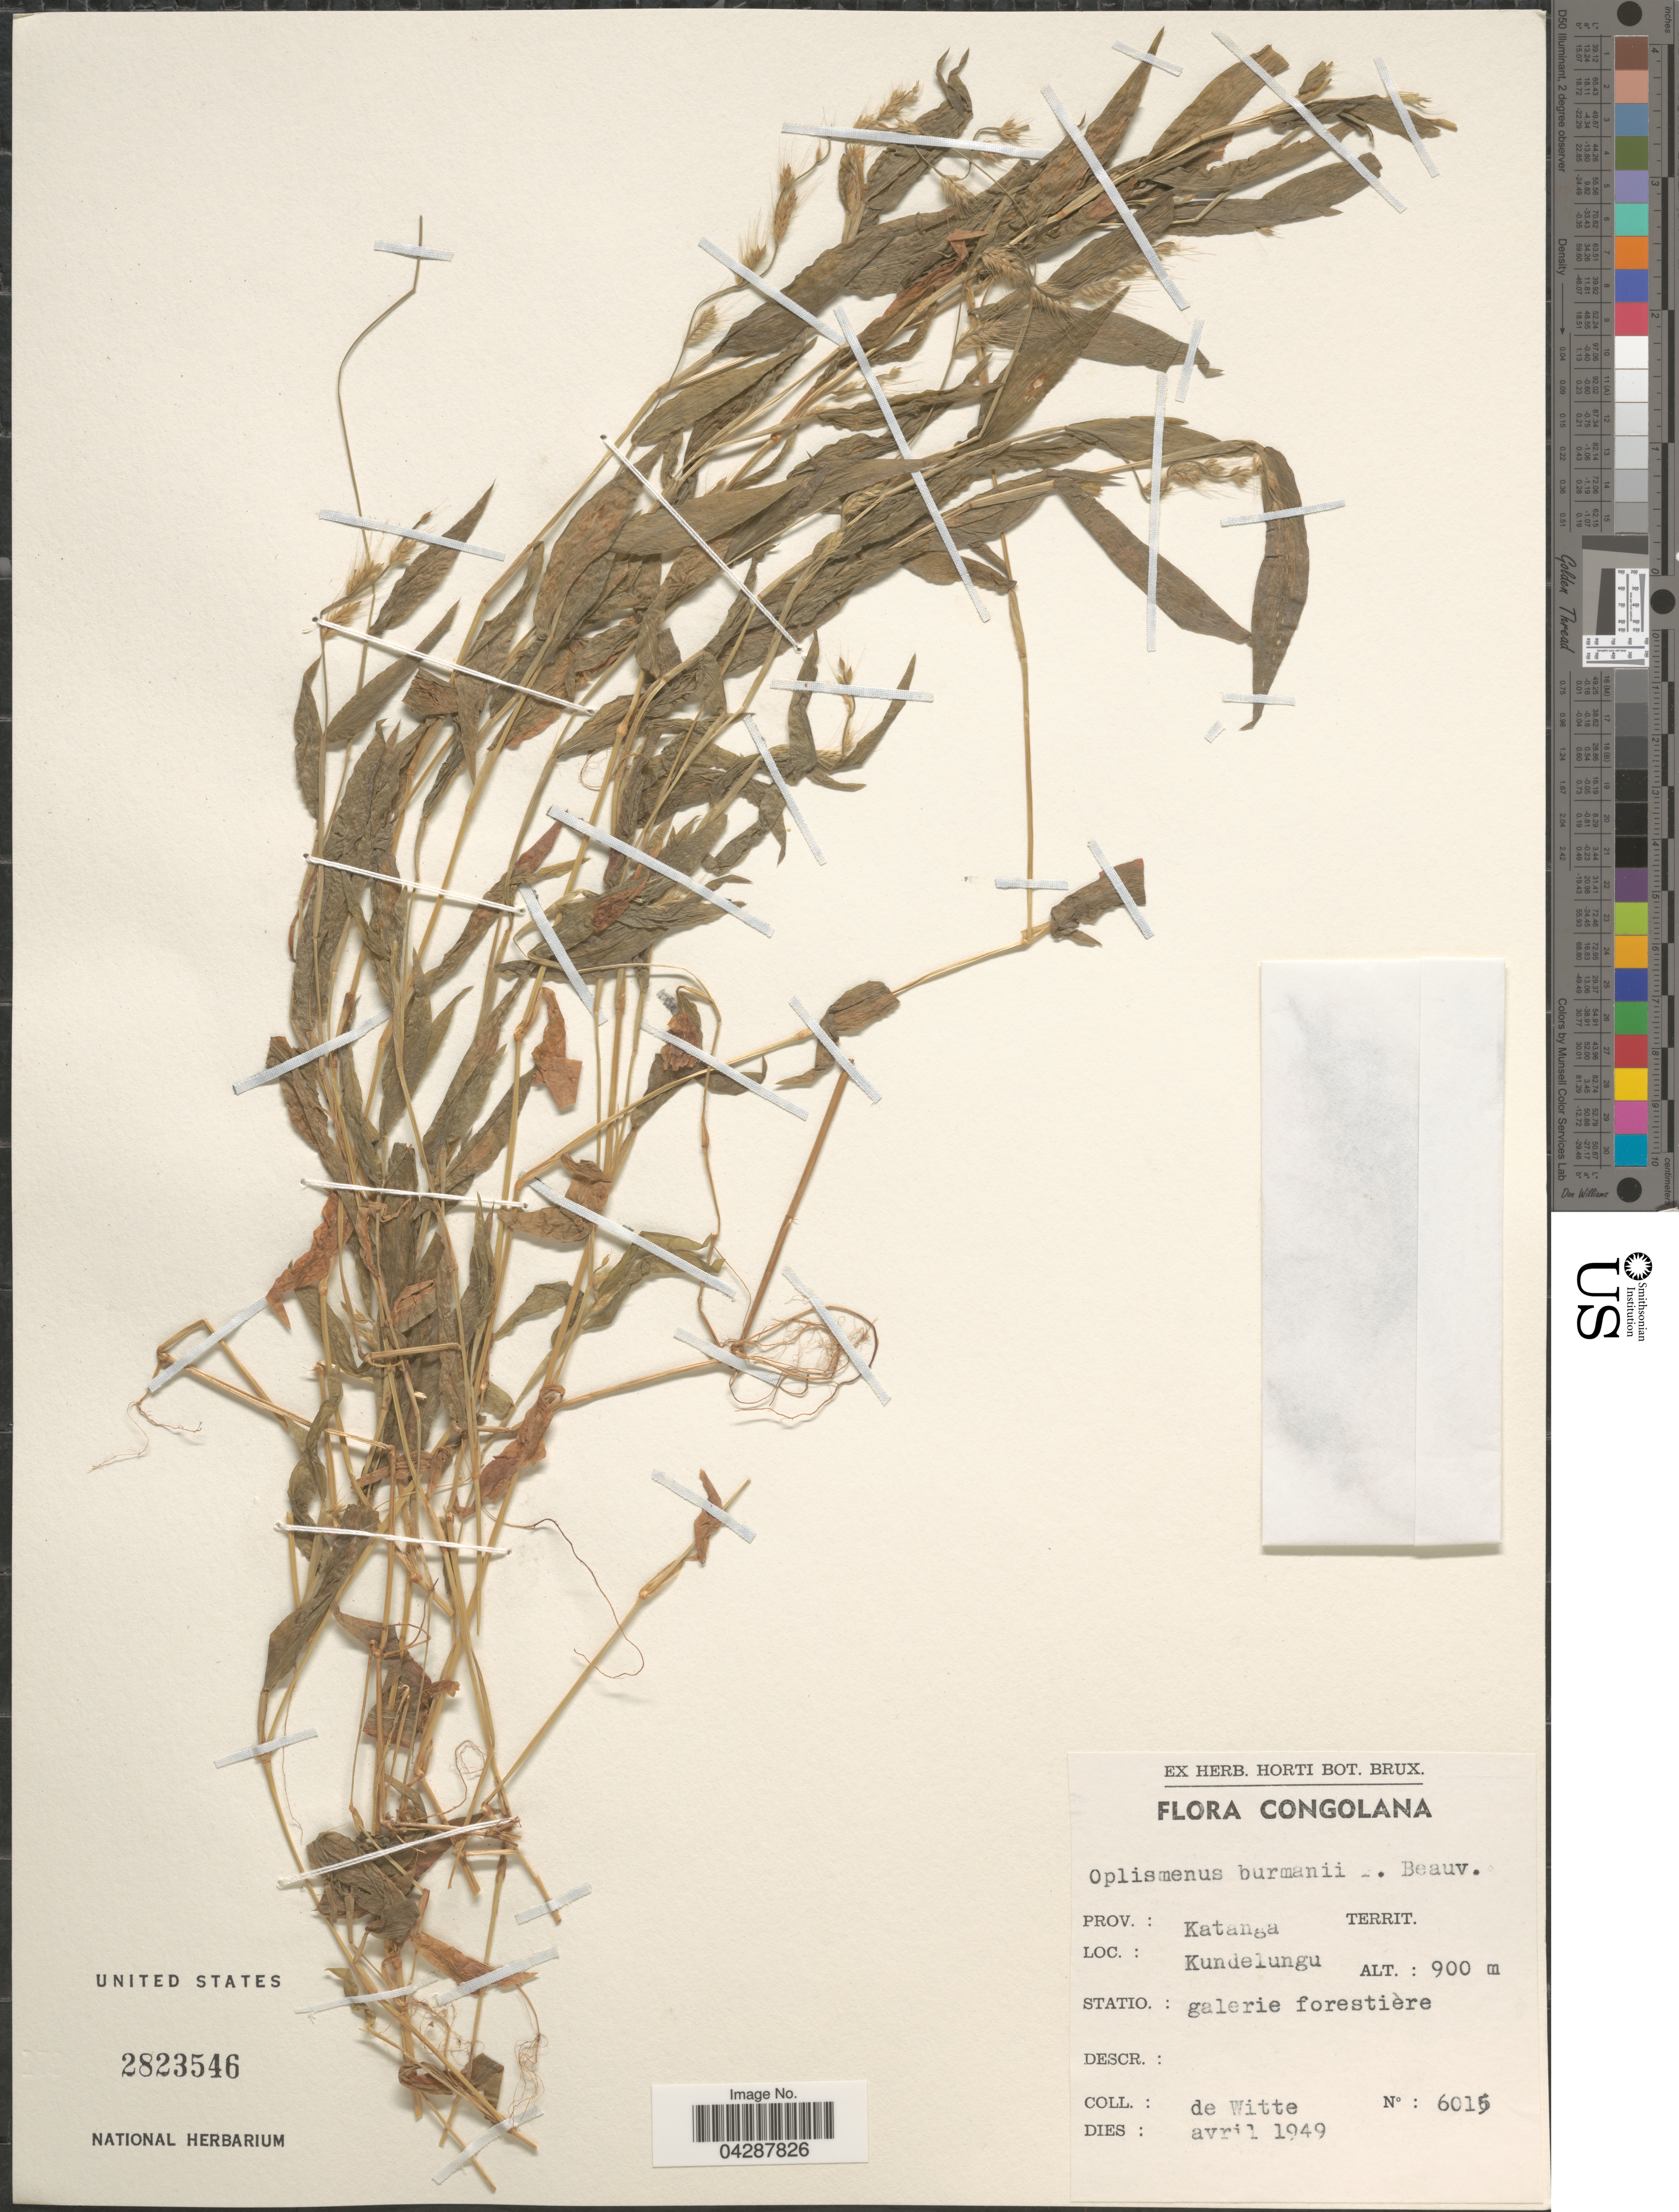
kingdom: Plantae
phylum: Tracheophyta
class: Liliopsida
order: Poales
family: Poaceae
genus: Oplismenus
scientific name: Oplismenus burmannii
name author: (Retz.) P. Beauv.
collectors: -. de Witte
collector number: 6015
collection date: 1949-04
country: Congo, Democratic Republic of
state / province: Haut-Katanga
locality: Kundelungu.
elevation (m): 900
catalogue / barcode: US 2823546